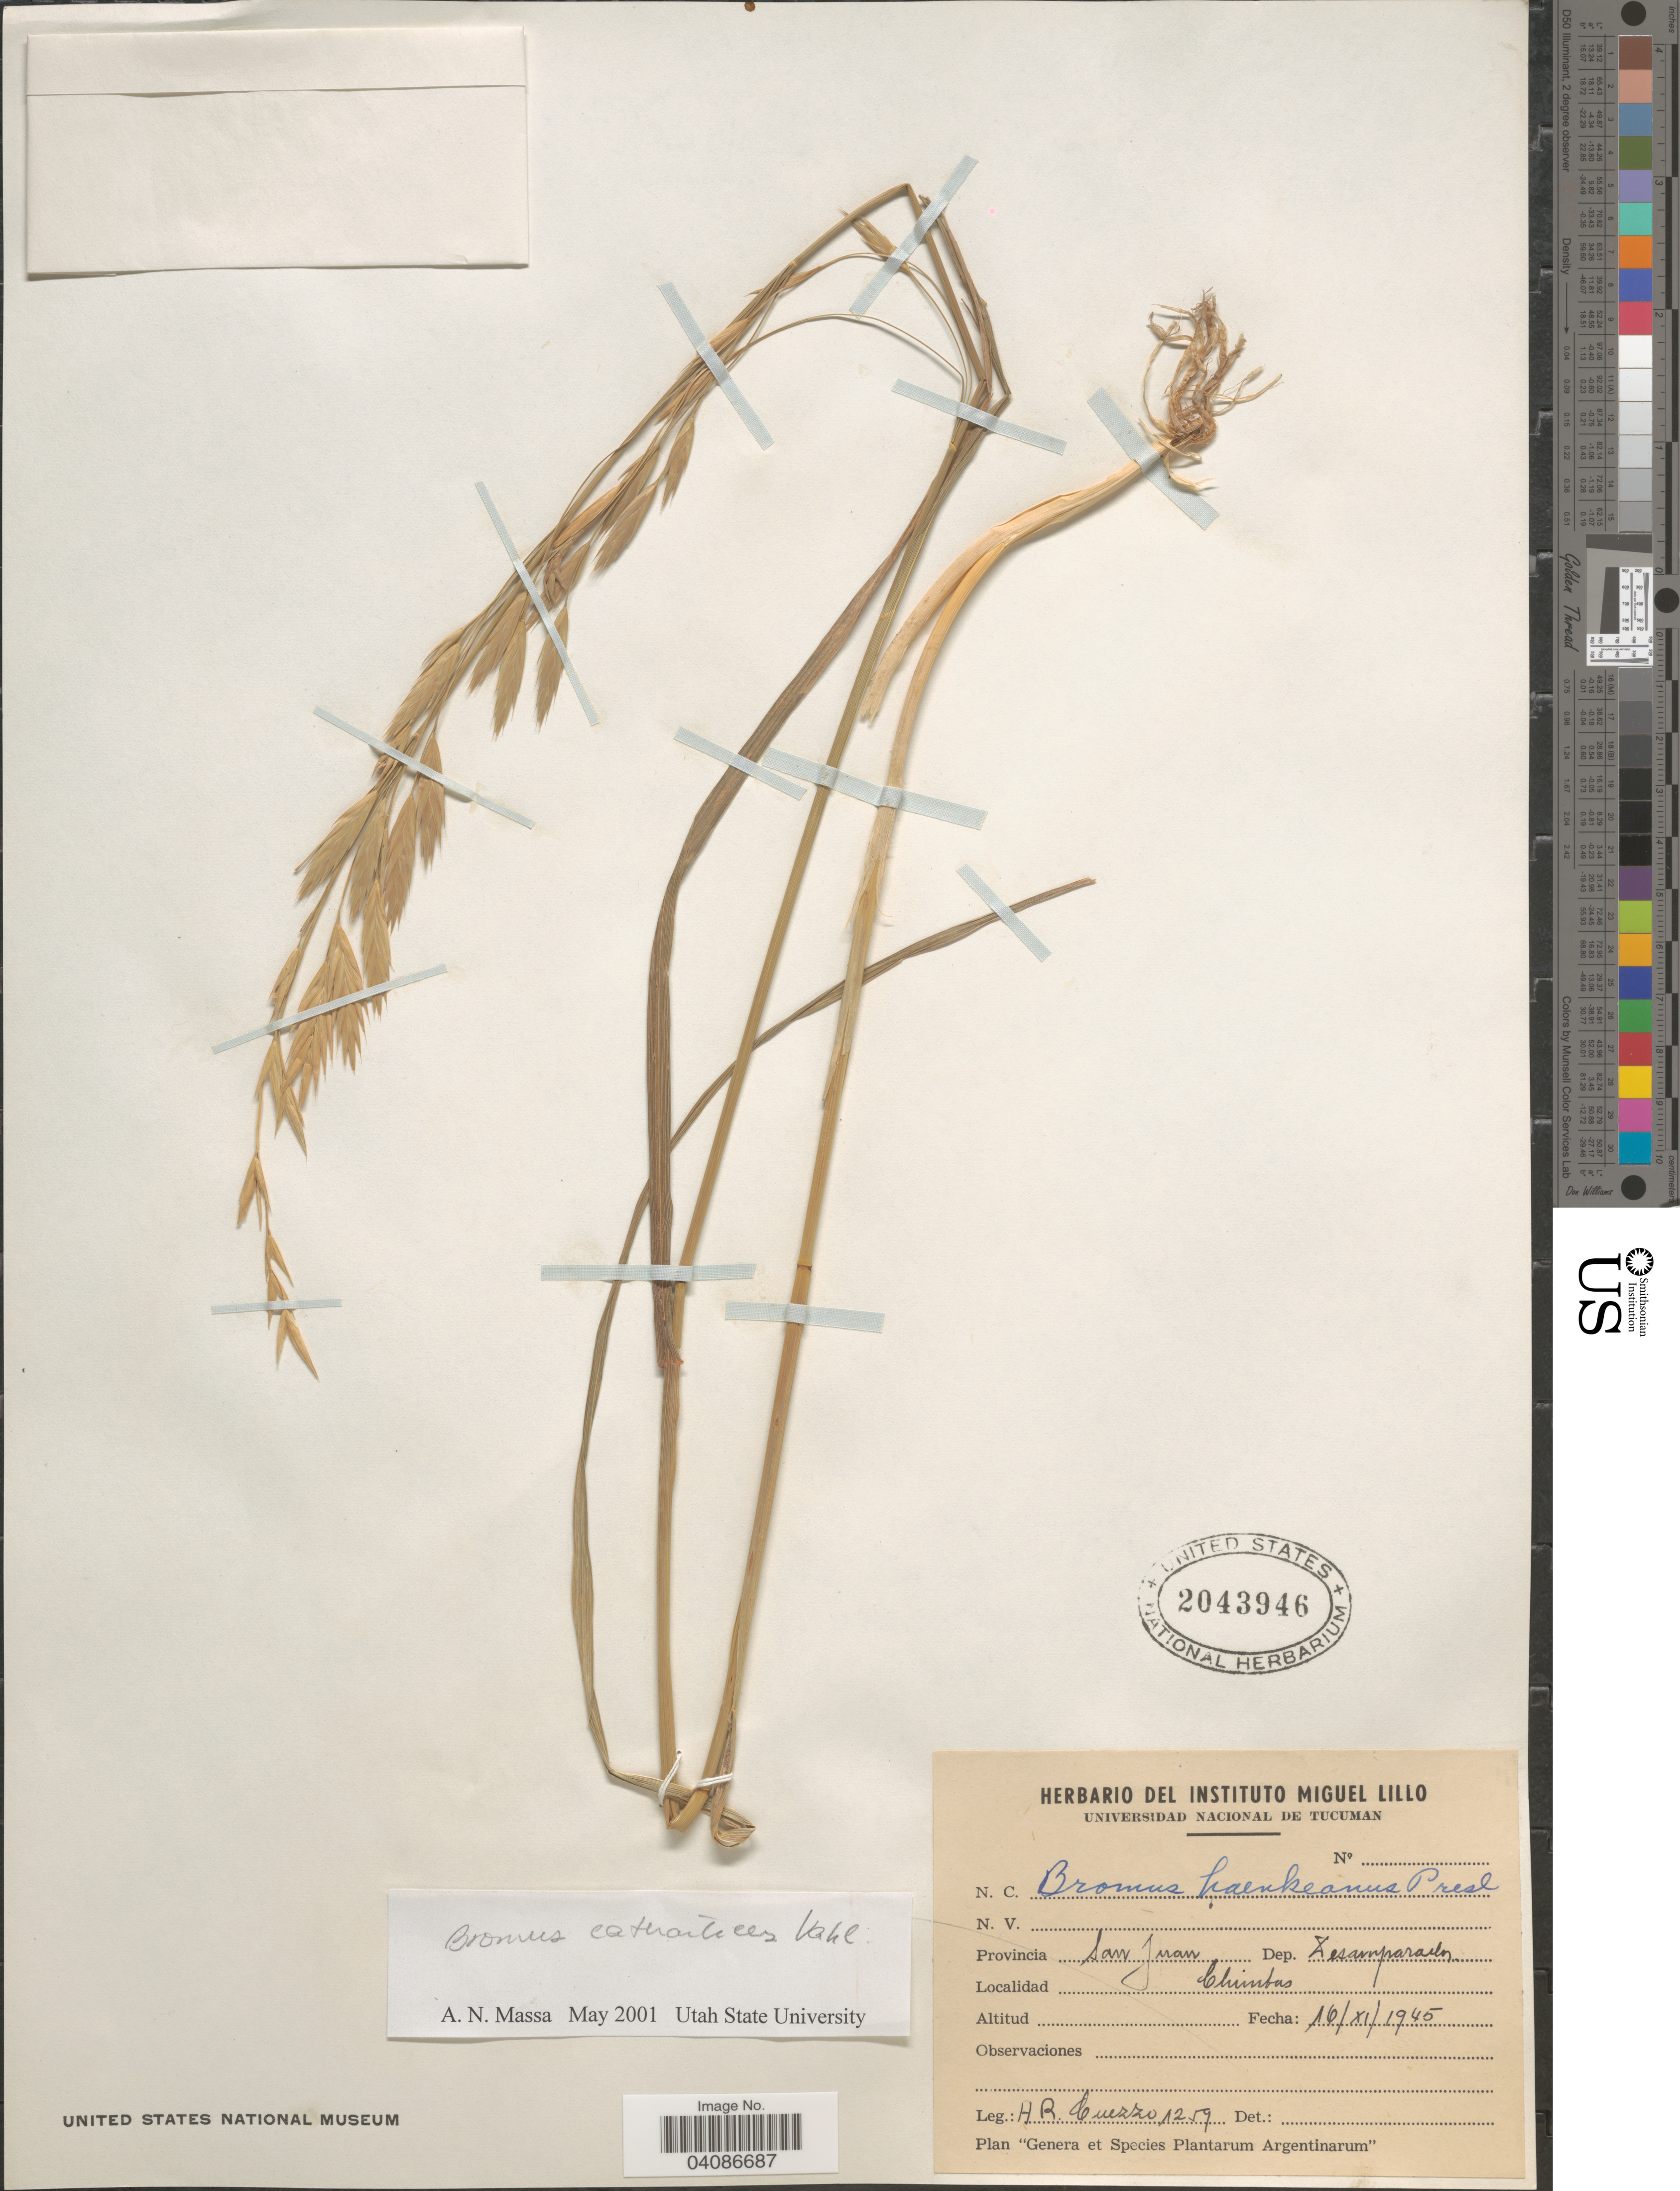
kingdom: Plantae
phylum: Tracheophyta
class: Liliopsida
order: Poales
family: Poaceae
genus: Bromus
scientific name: Bromus catharticus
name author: Vahl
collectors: A. Cuezzo (h)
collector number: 1259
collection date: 1945-11-16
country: Argentina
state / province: San Juan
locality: Dep. Desamparados. Chimbas.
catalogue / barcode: US 2043946